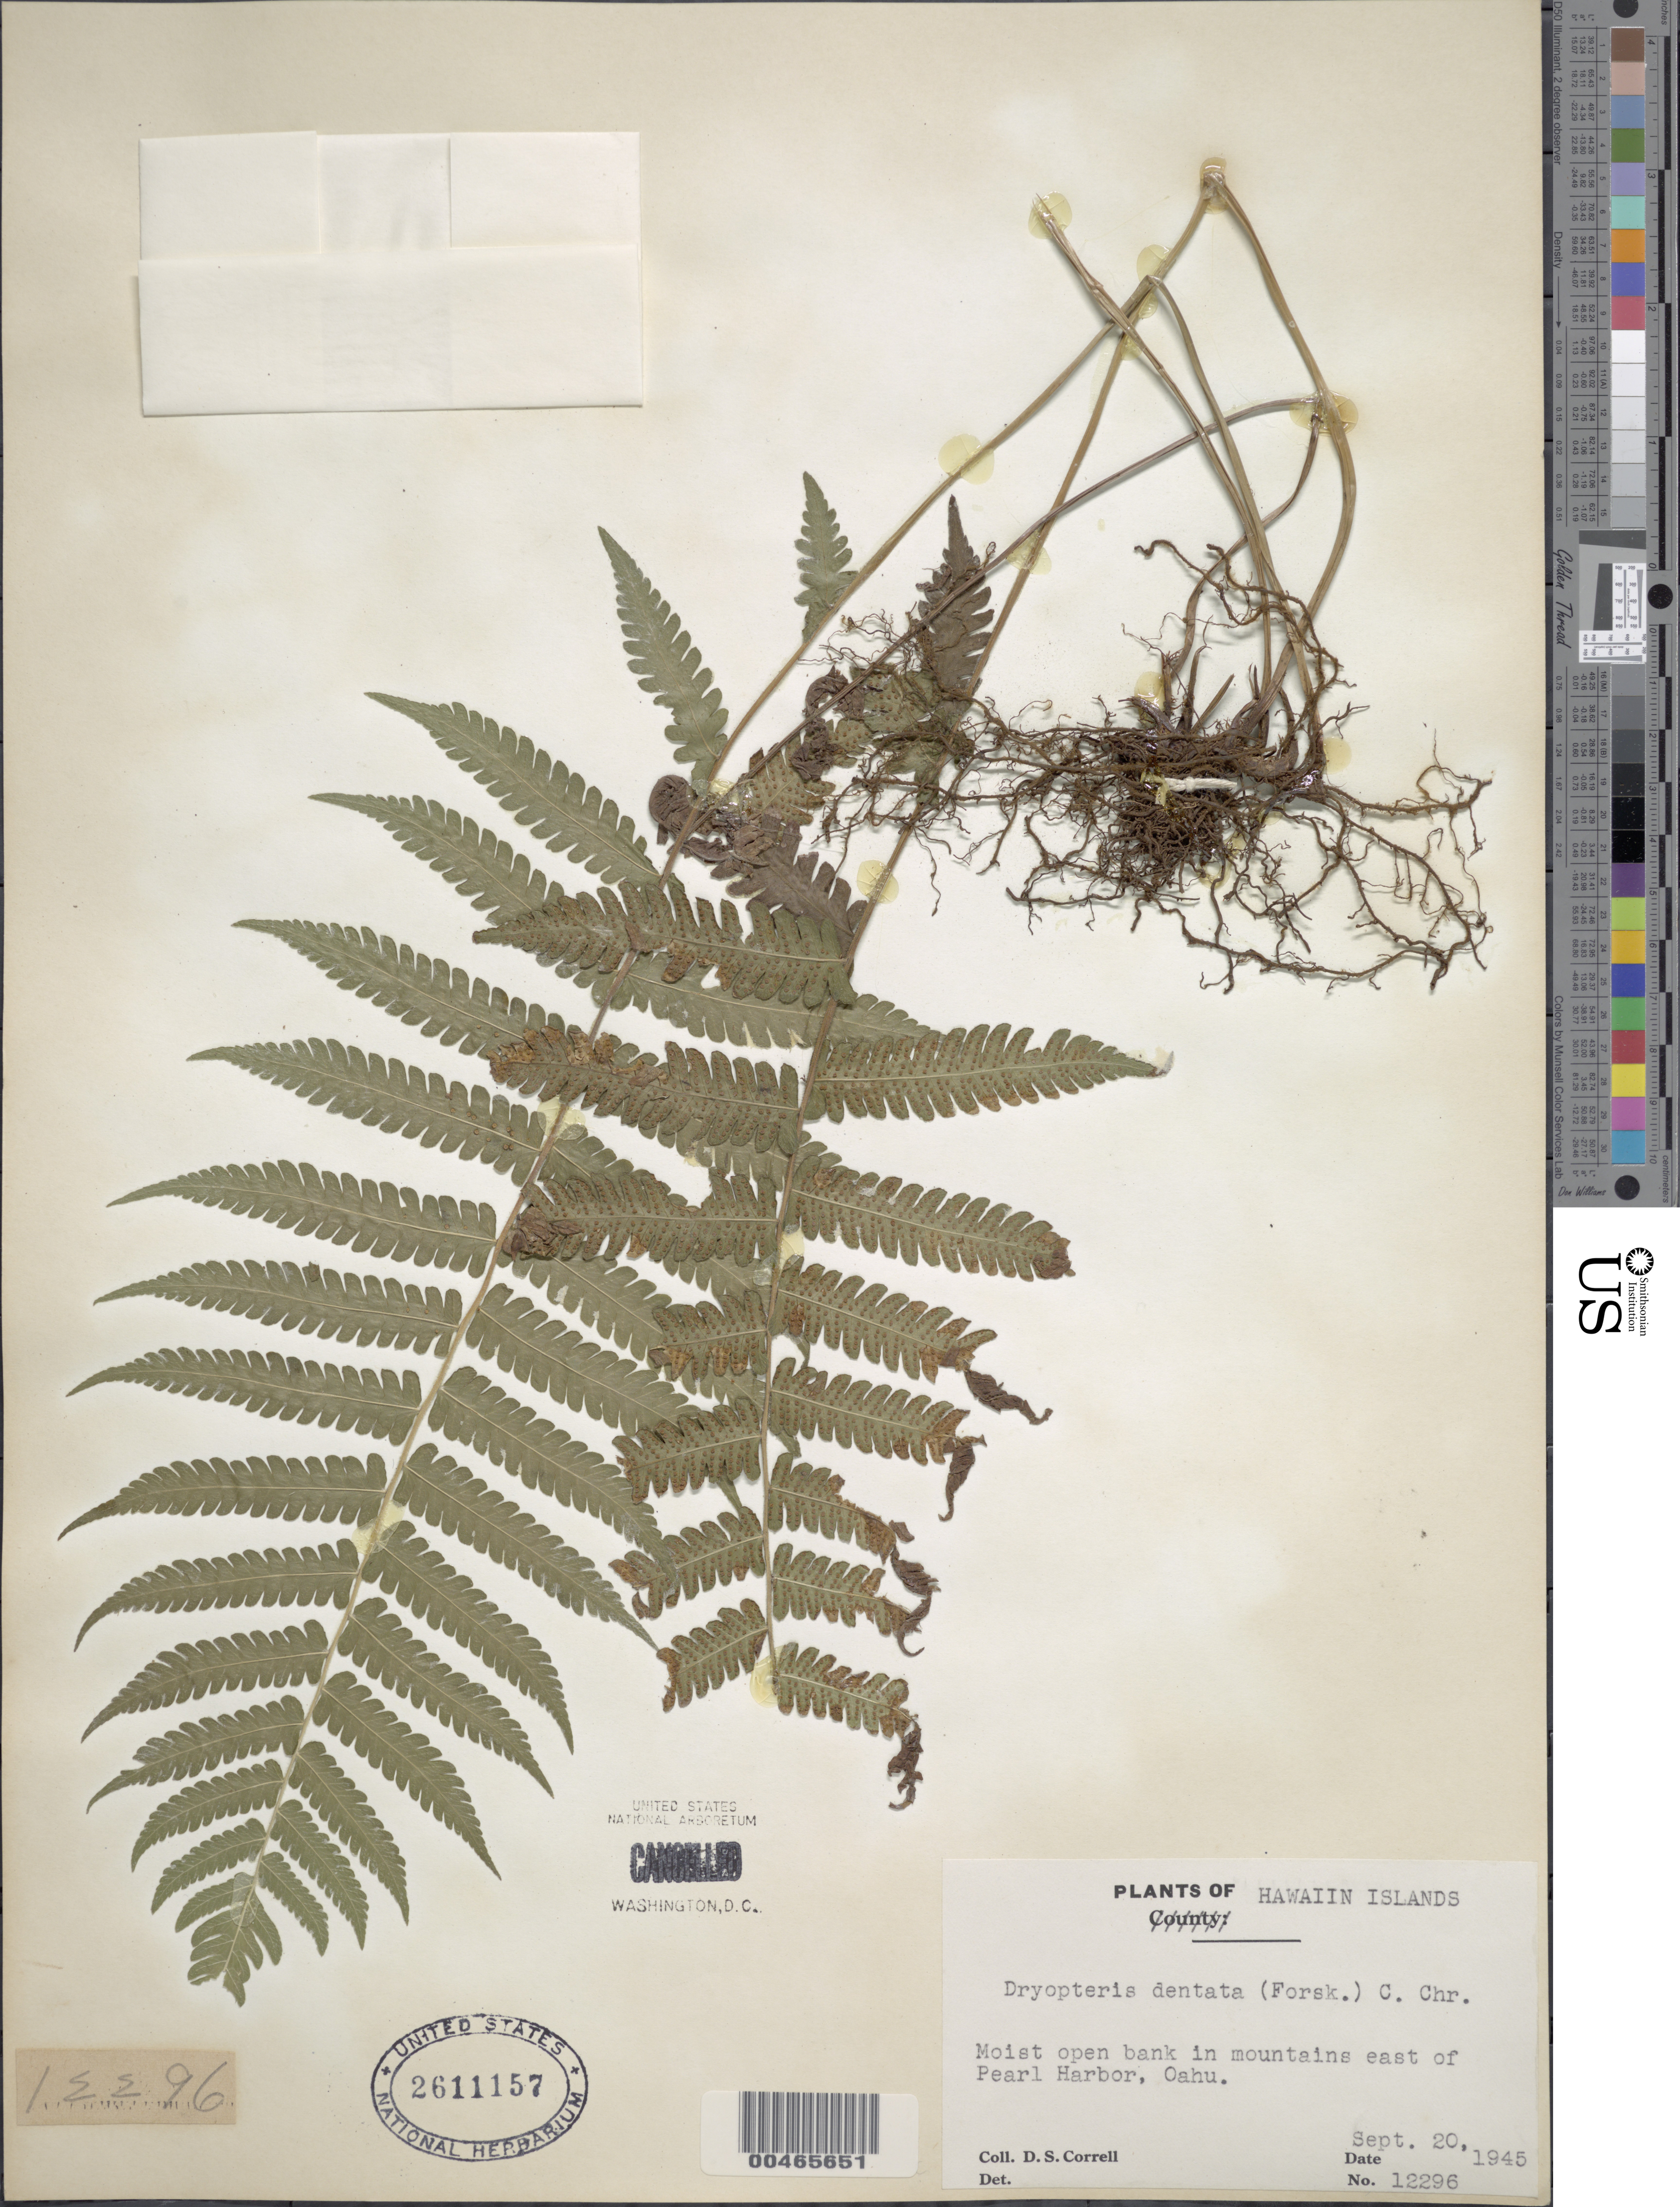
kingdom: Plantae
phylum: Tracheophyta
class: Polypodiopsida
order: Polypodiales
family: Thelypteridaceae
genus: Christella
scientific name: Christella dentata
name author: (Forssk.) Brownsey & Jermy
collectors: D. S. Correll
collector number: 12296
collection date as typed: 20 Sep 1945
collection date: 1945-09-20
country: United States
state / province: Hawaii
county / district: Honolulu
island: Oahu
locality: In mts. E of Pearl Harbor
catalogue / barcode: US 2611157